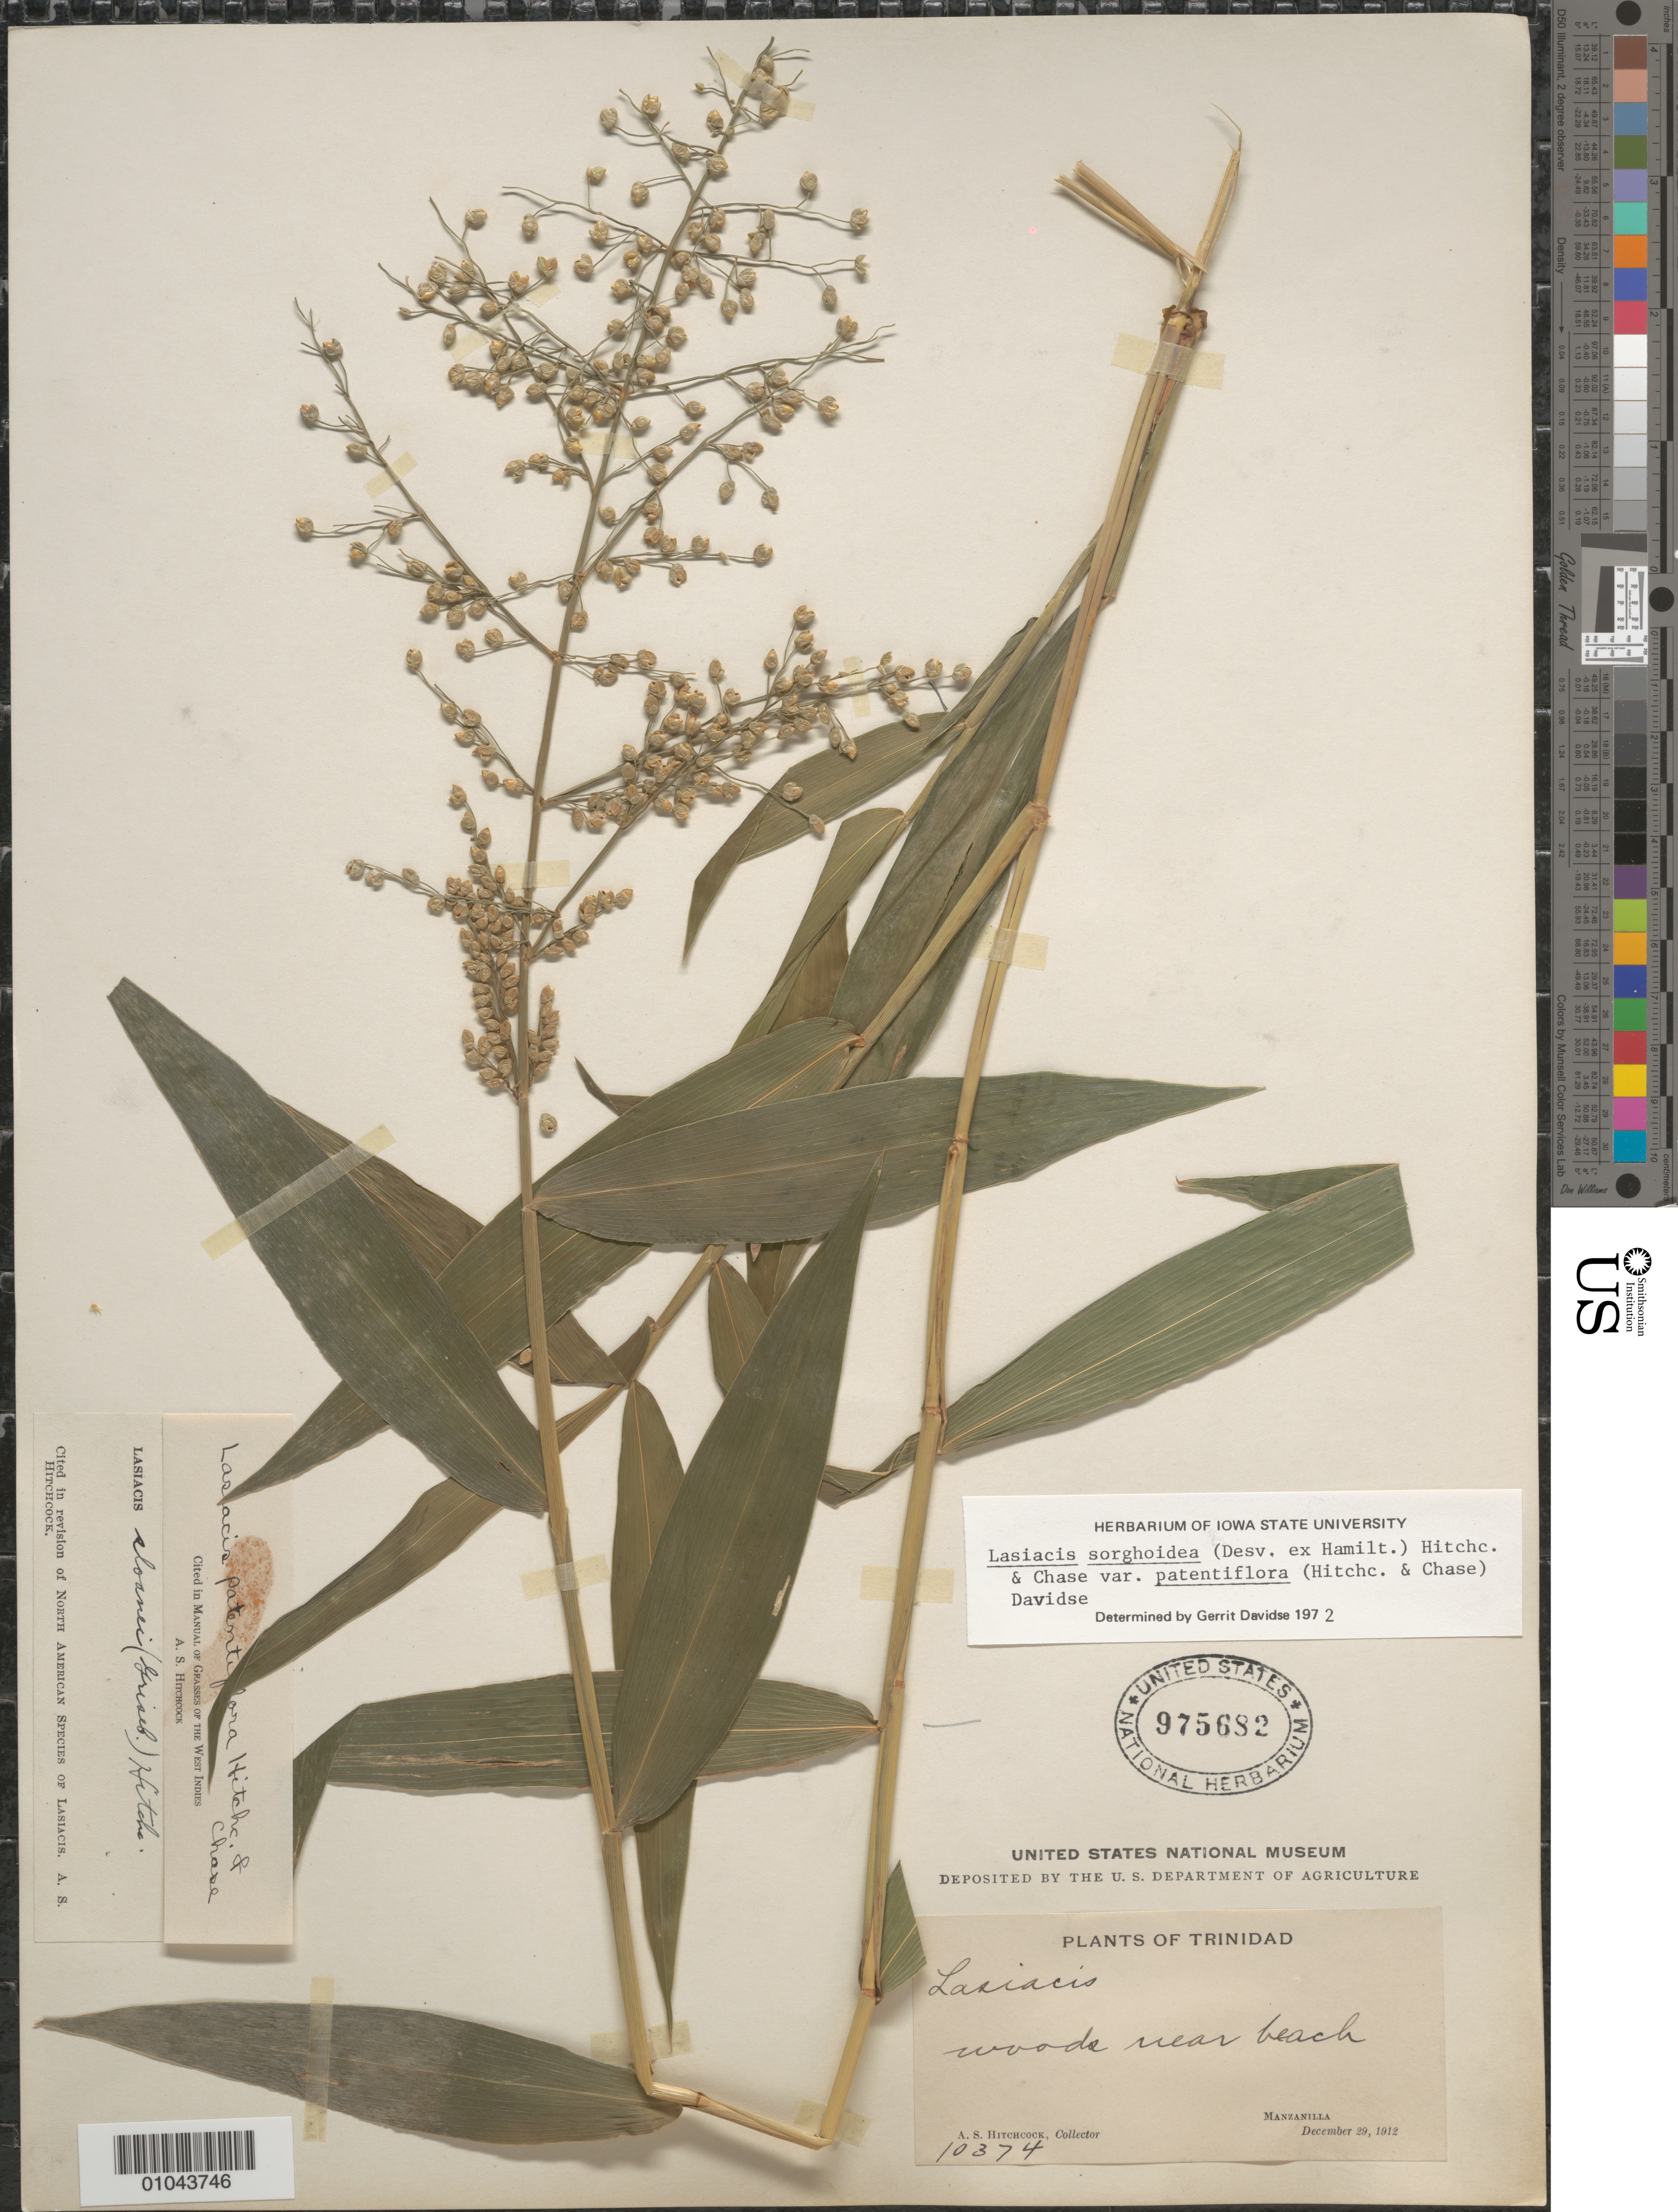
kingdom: Plantae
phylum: Tracheophyta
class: Liliopsida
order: Poales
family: Poaceae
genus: Lasiacis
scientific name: Lasiacis sorghoidea var. patentiflora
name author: (Hitchc. & Chase) Davidse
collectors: A. S. Hitchcock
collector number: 10374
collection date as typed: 29 Dec 1912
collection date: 1912-12-29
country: Trinidad and Tobago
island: Trinidad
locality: Manzanilla, woods near beach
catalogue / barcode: US 975682